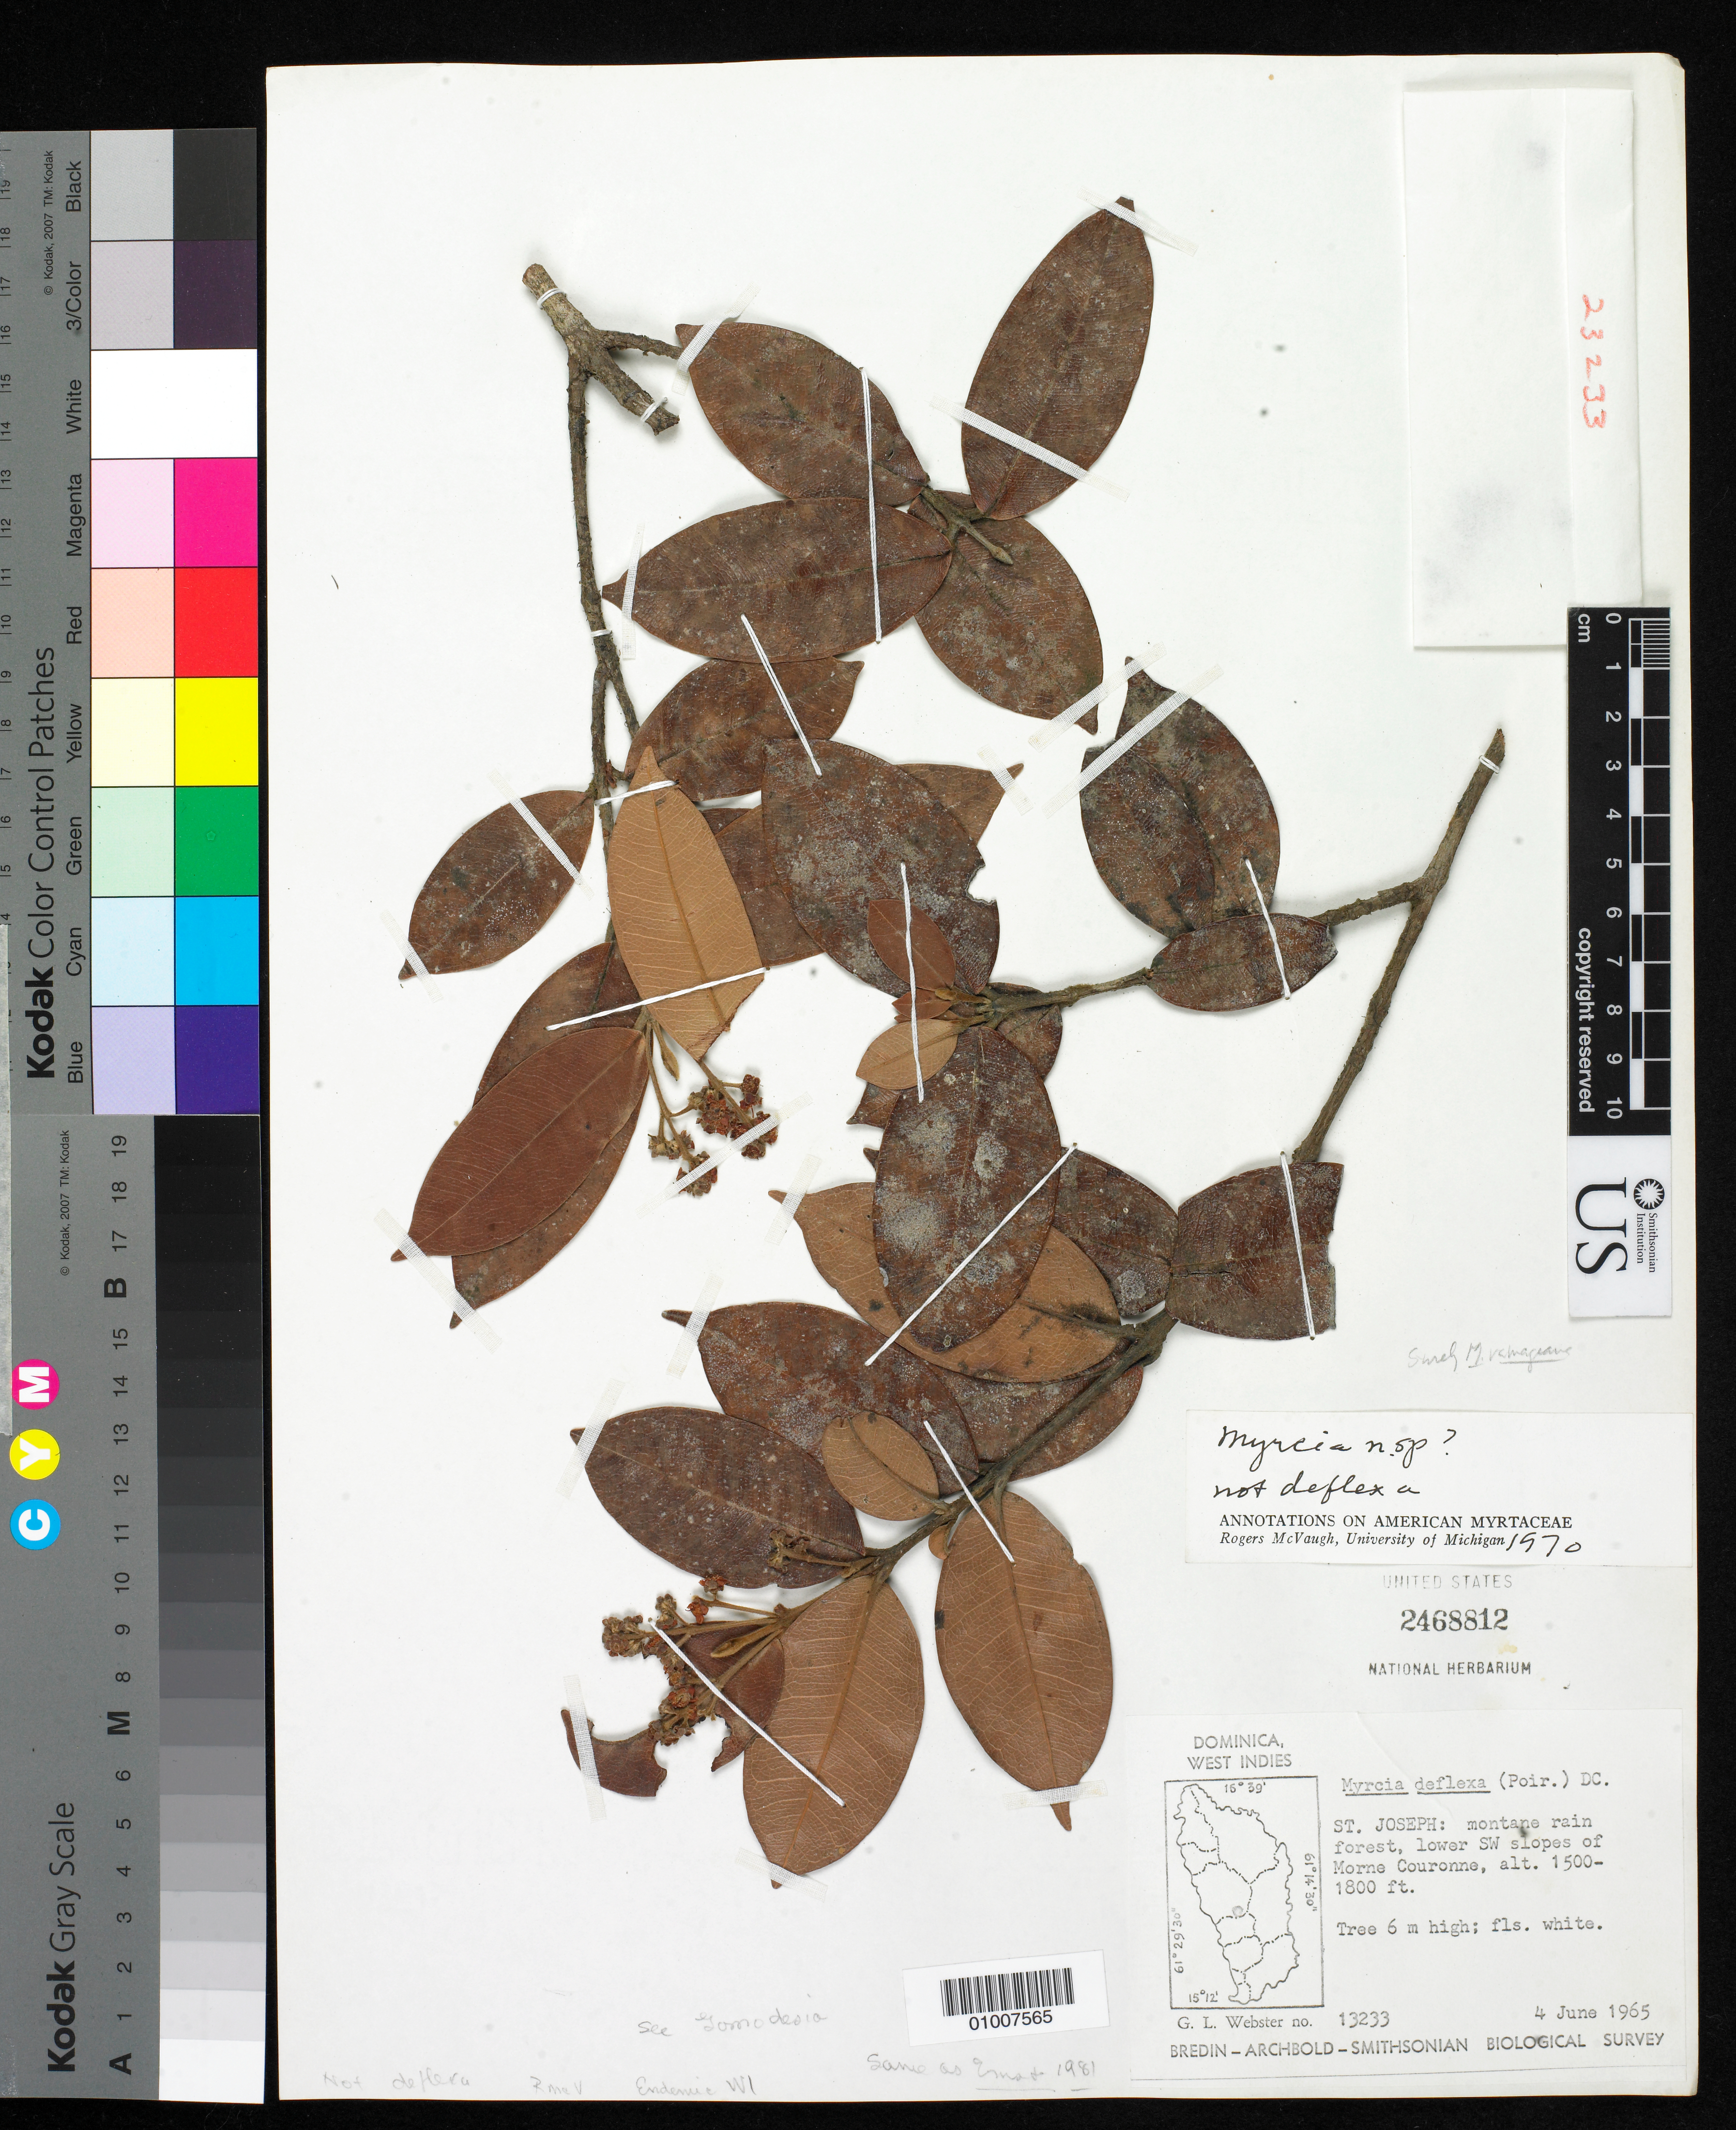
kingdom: Plantae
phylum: Tracheophyta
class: Magnoliopsida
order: Myrtales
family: Myrtaceae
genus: Myrcia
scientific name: Myrcia ramageana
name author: Krug & Urb.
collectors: G. L. Webster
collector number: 13233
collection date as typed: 04 Jun 1965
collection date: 1965-06-04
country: Dominica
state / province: St. Joseph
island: Dominica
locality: Morne Couronne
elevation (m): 457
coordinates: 0 N, 0 E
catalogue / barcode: US 2468812